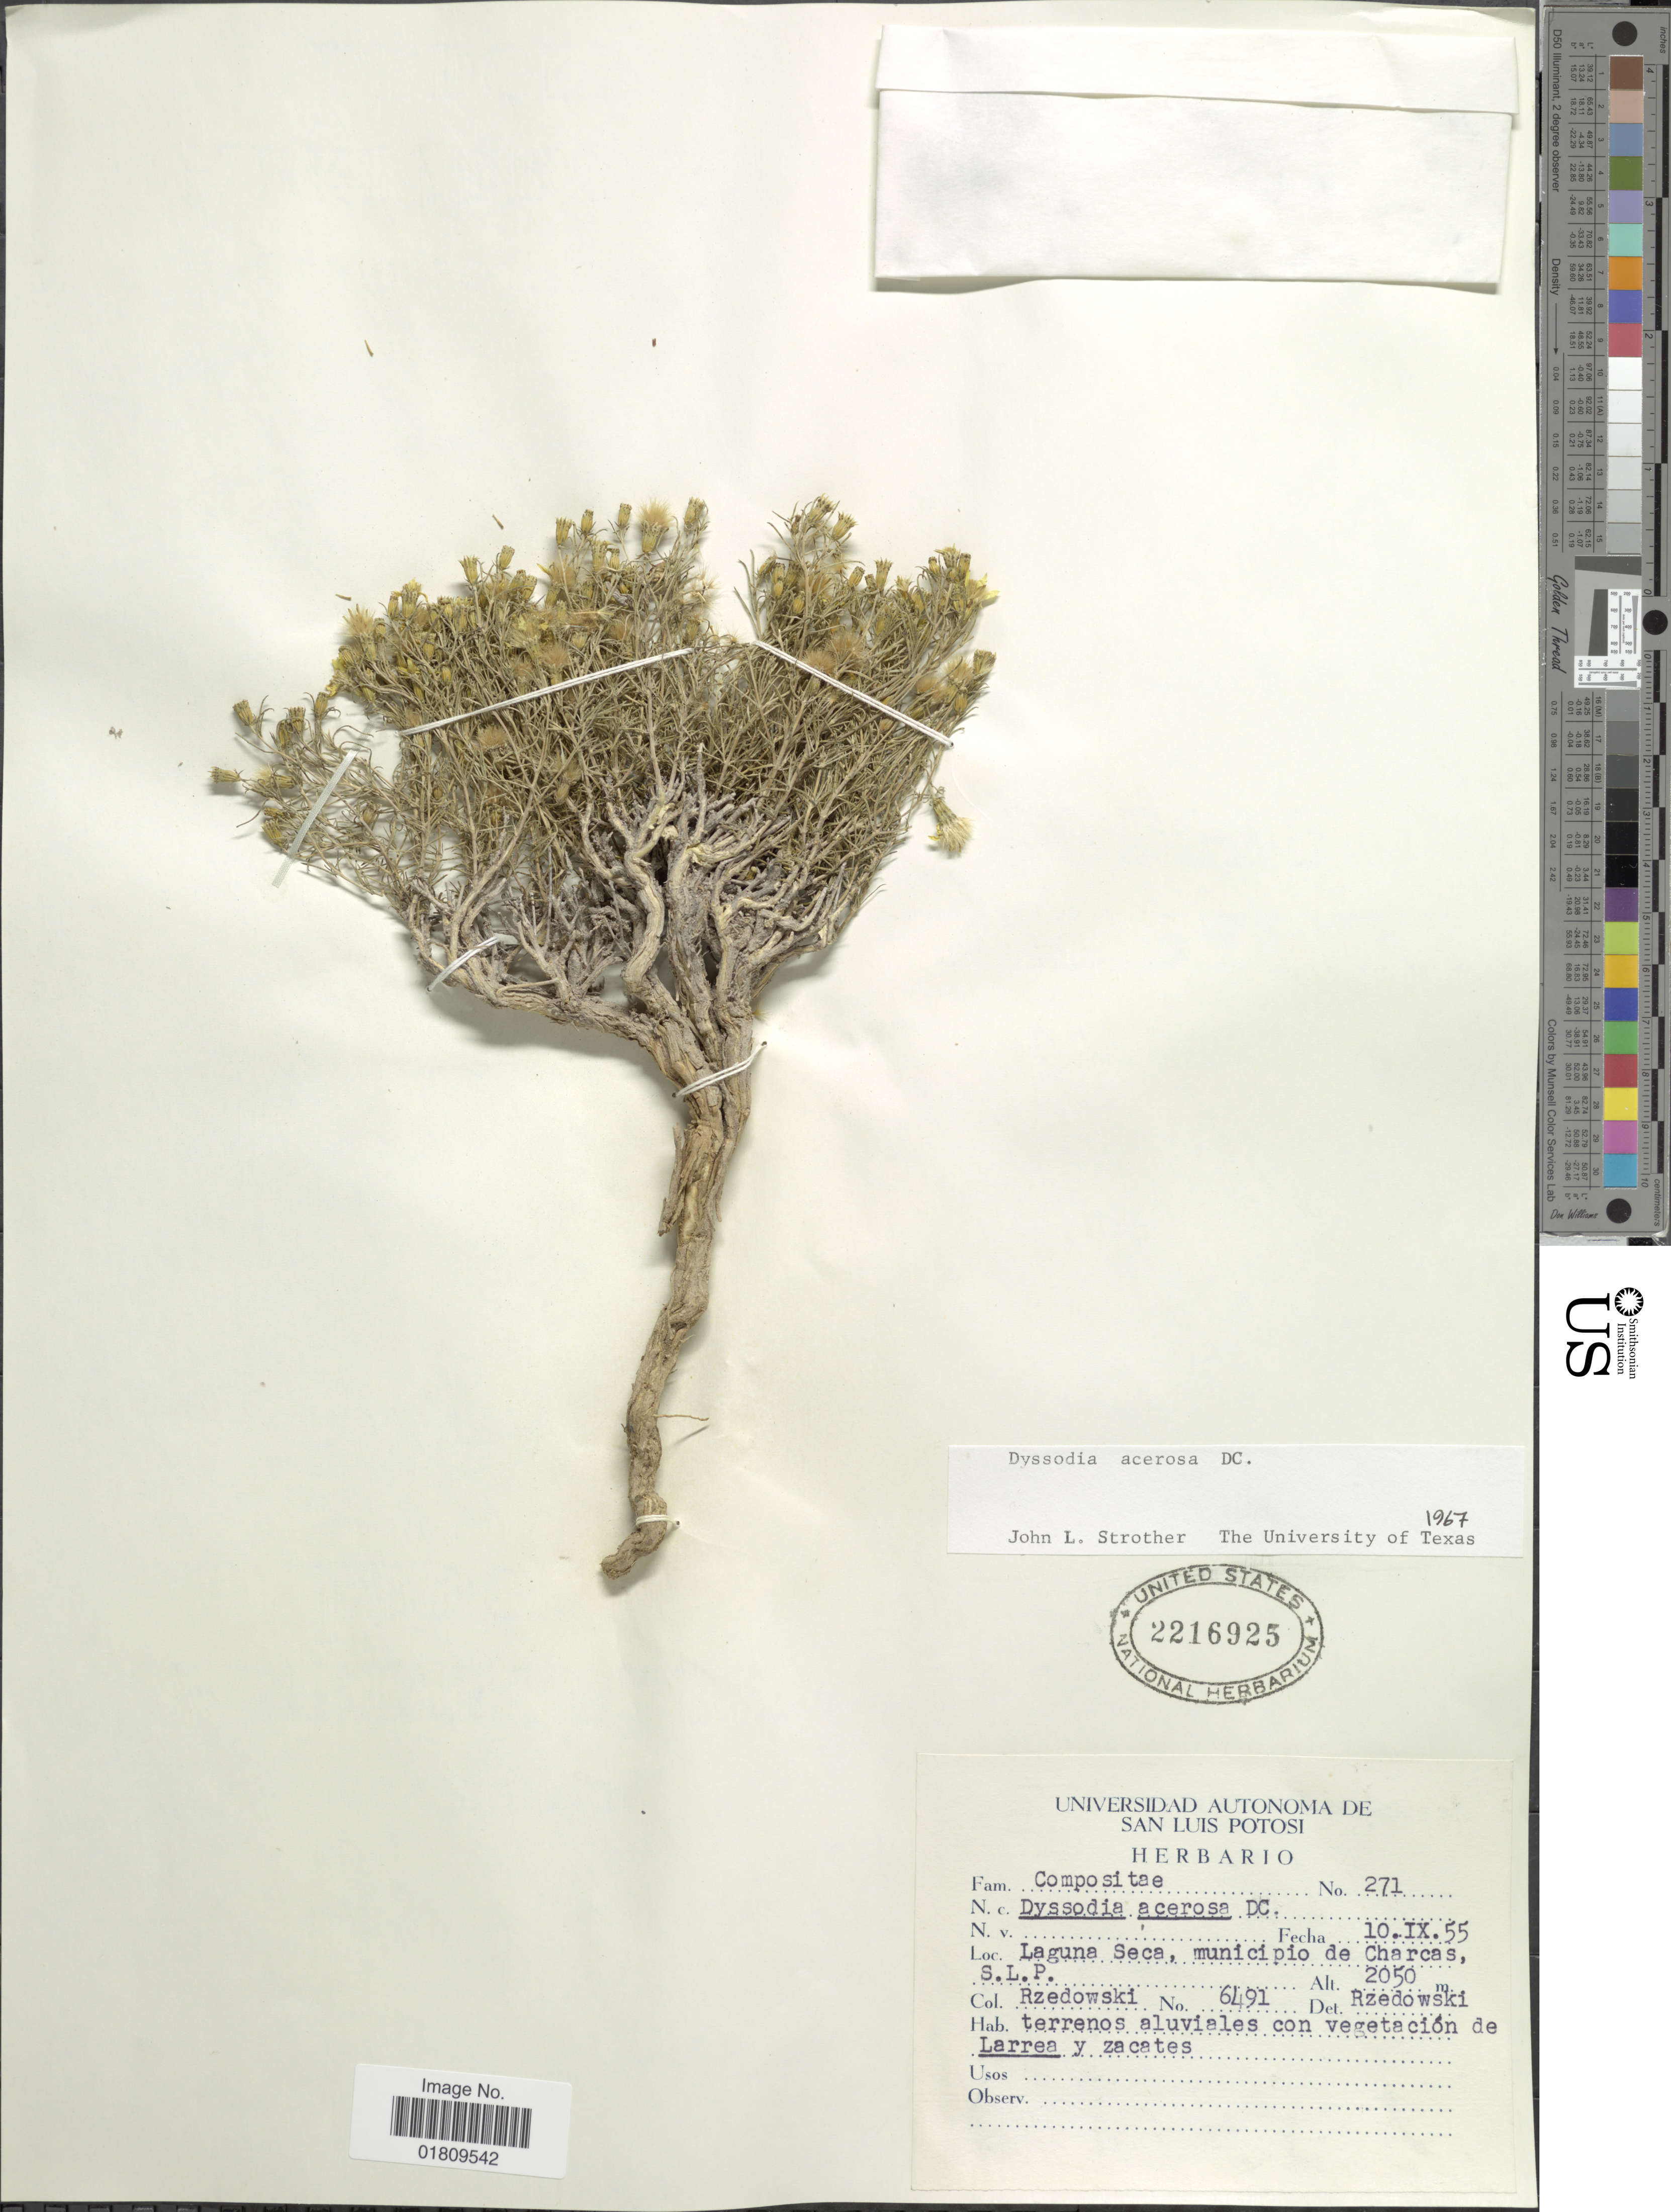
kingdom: Plantae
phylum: Tracheophyta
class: Magnoliopsida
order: Asterales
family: Asteraceae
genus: Dyssodia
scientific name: Dyssodia acerosa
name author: DC.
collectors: Rzedowski, --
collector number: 271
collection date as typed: Transcribed d/m/y: 10/9/55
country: Mexico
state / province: San Luis Potosí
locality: Laguna Seca, municipio de Charcas, terrenos aluviales con vegetación de Larrea y zacates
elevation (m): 2050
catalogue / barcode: US 2216925